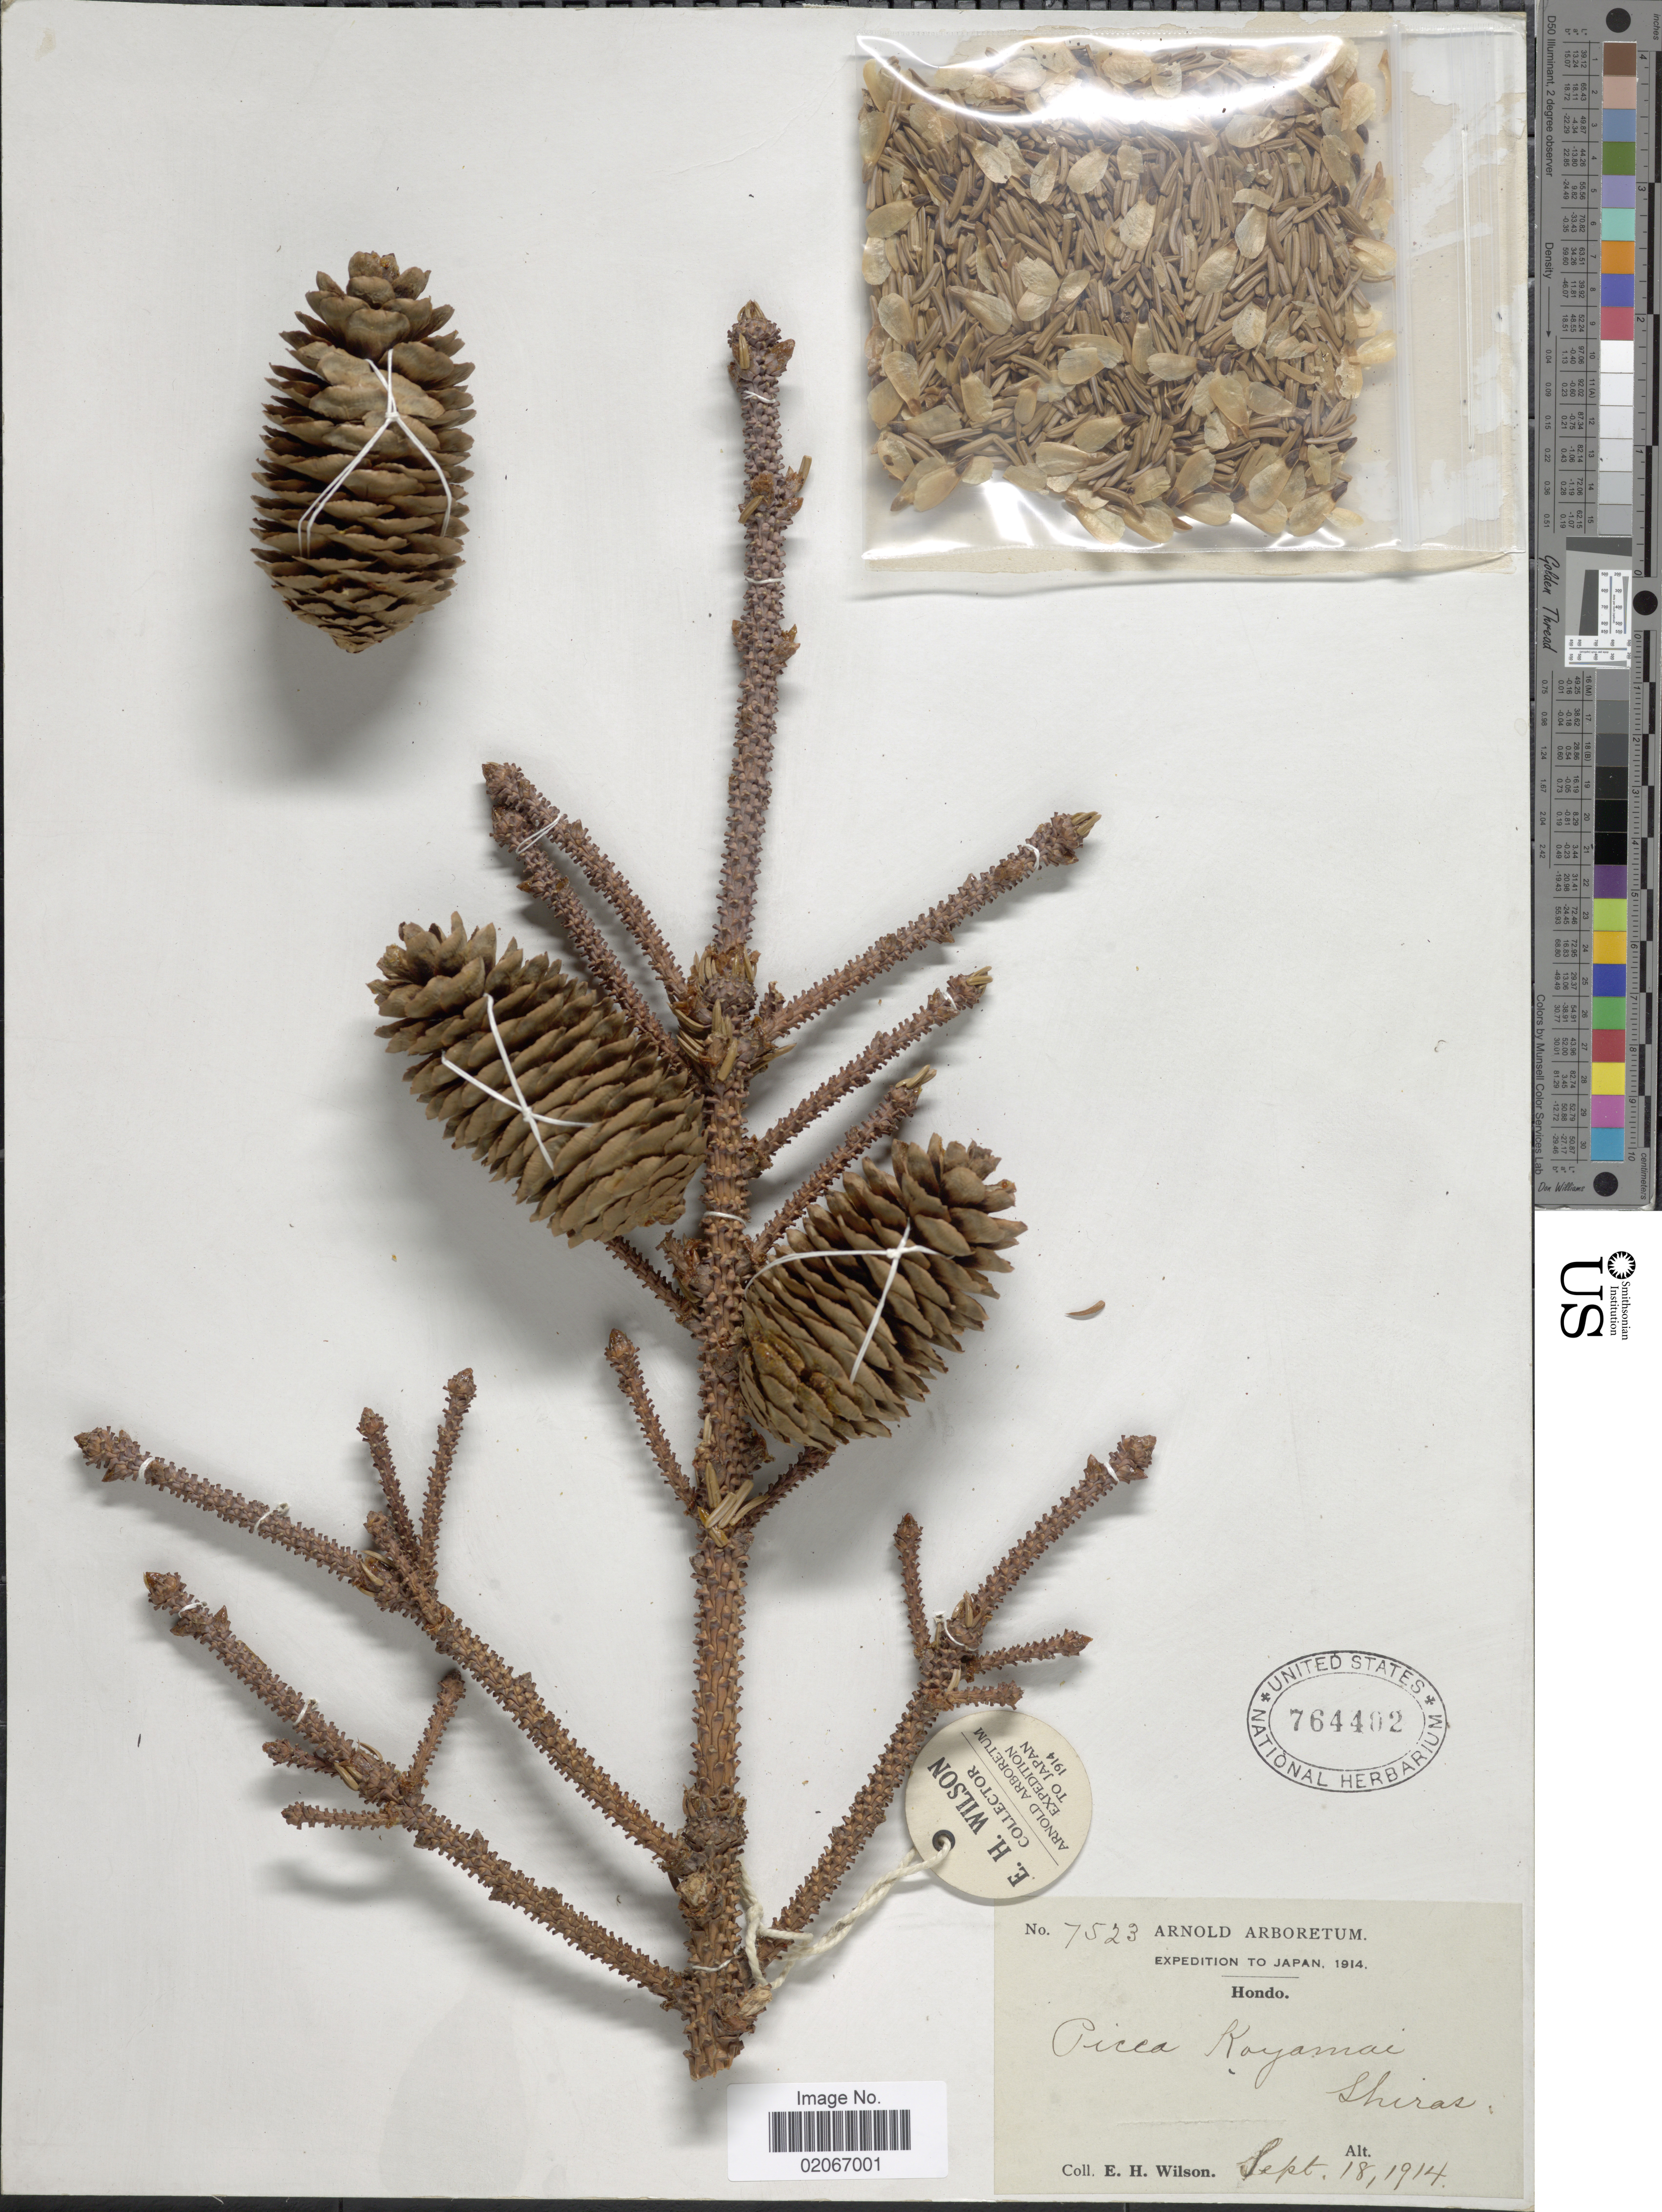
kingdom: Plantae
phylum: Tracheophyta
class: Pinopsida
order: Pinales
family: Pinaceae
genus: Picea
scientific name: Picea koyamae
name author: Shiras.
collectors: E. Wilson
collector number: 7523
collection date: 1914-09-18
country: Japan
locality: Hondo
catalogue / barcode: US 764402